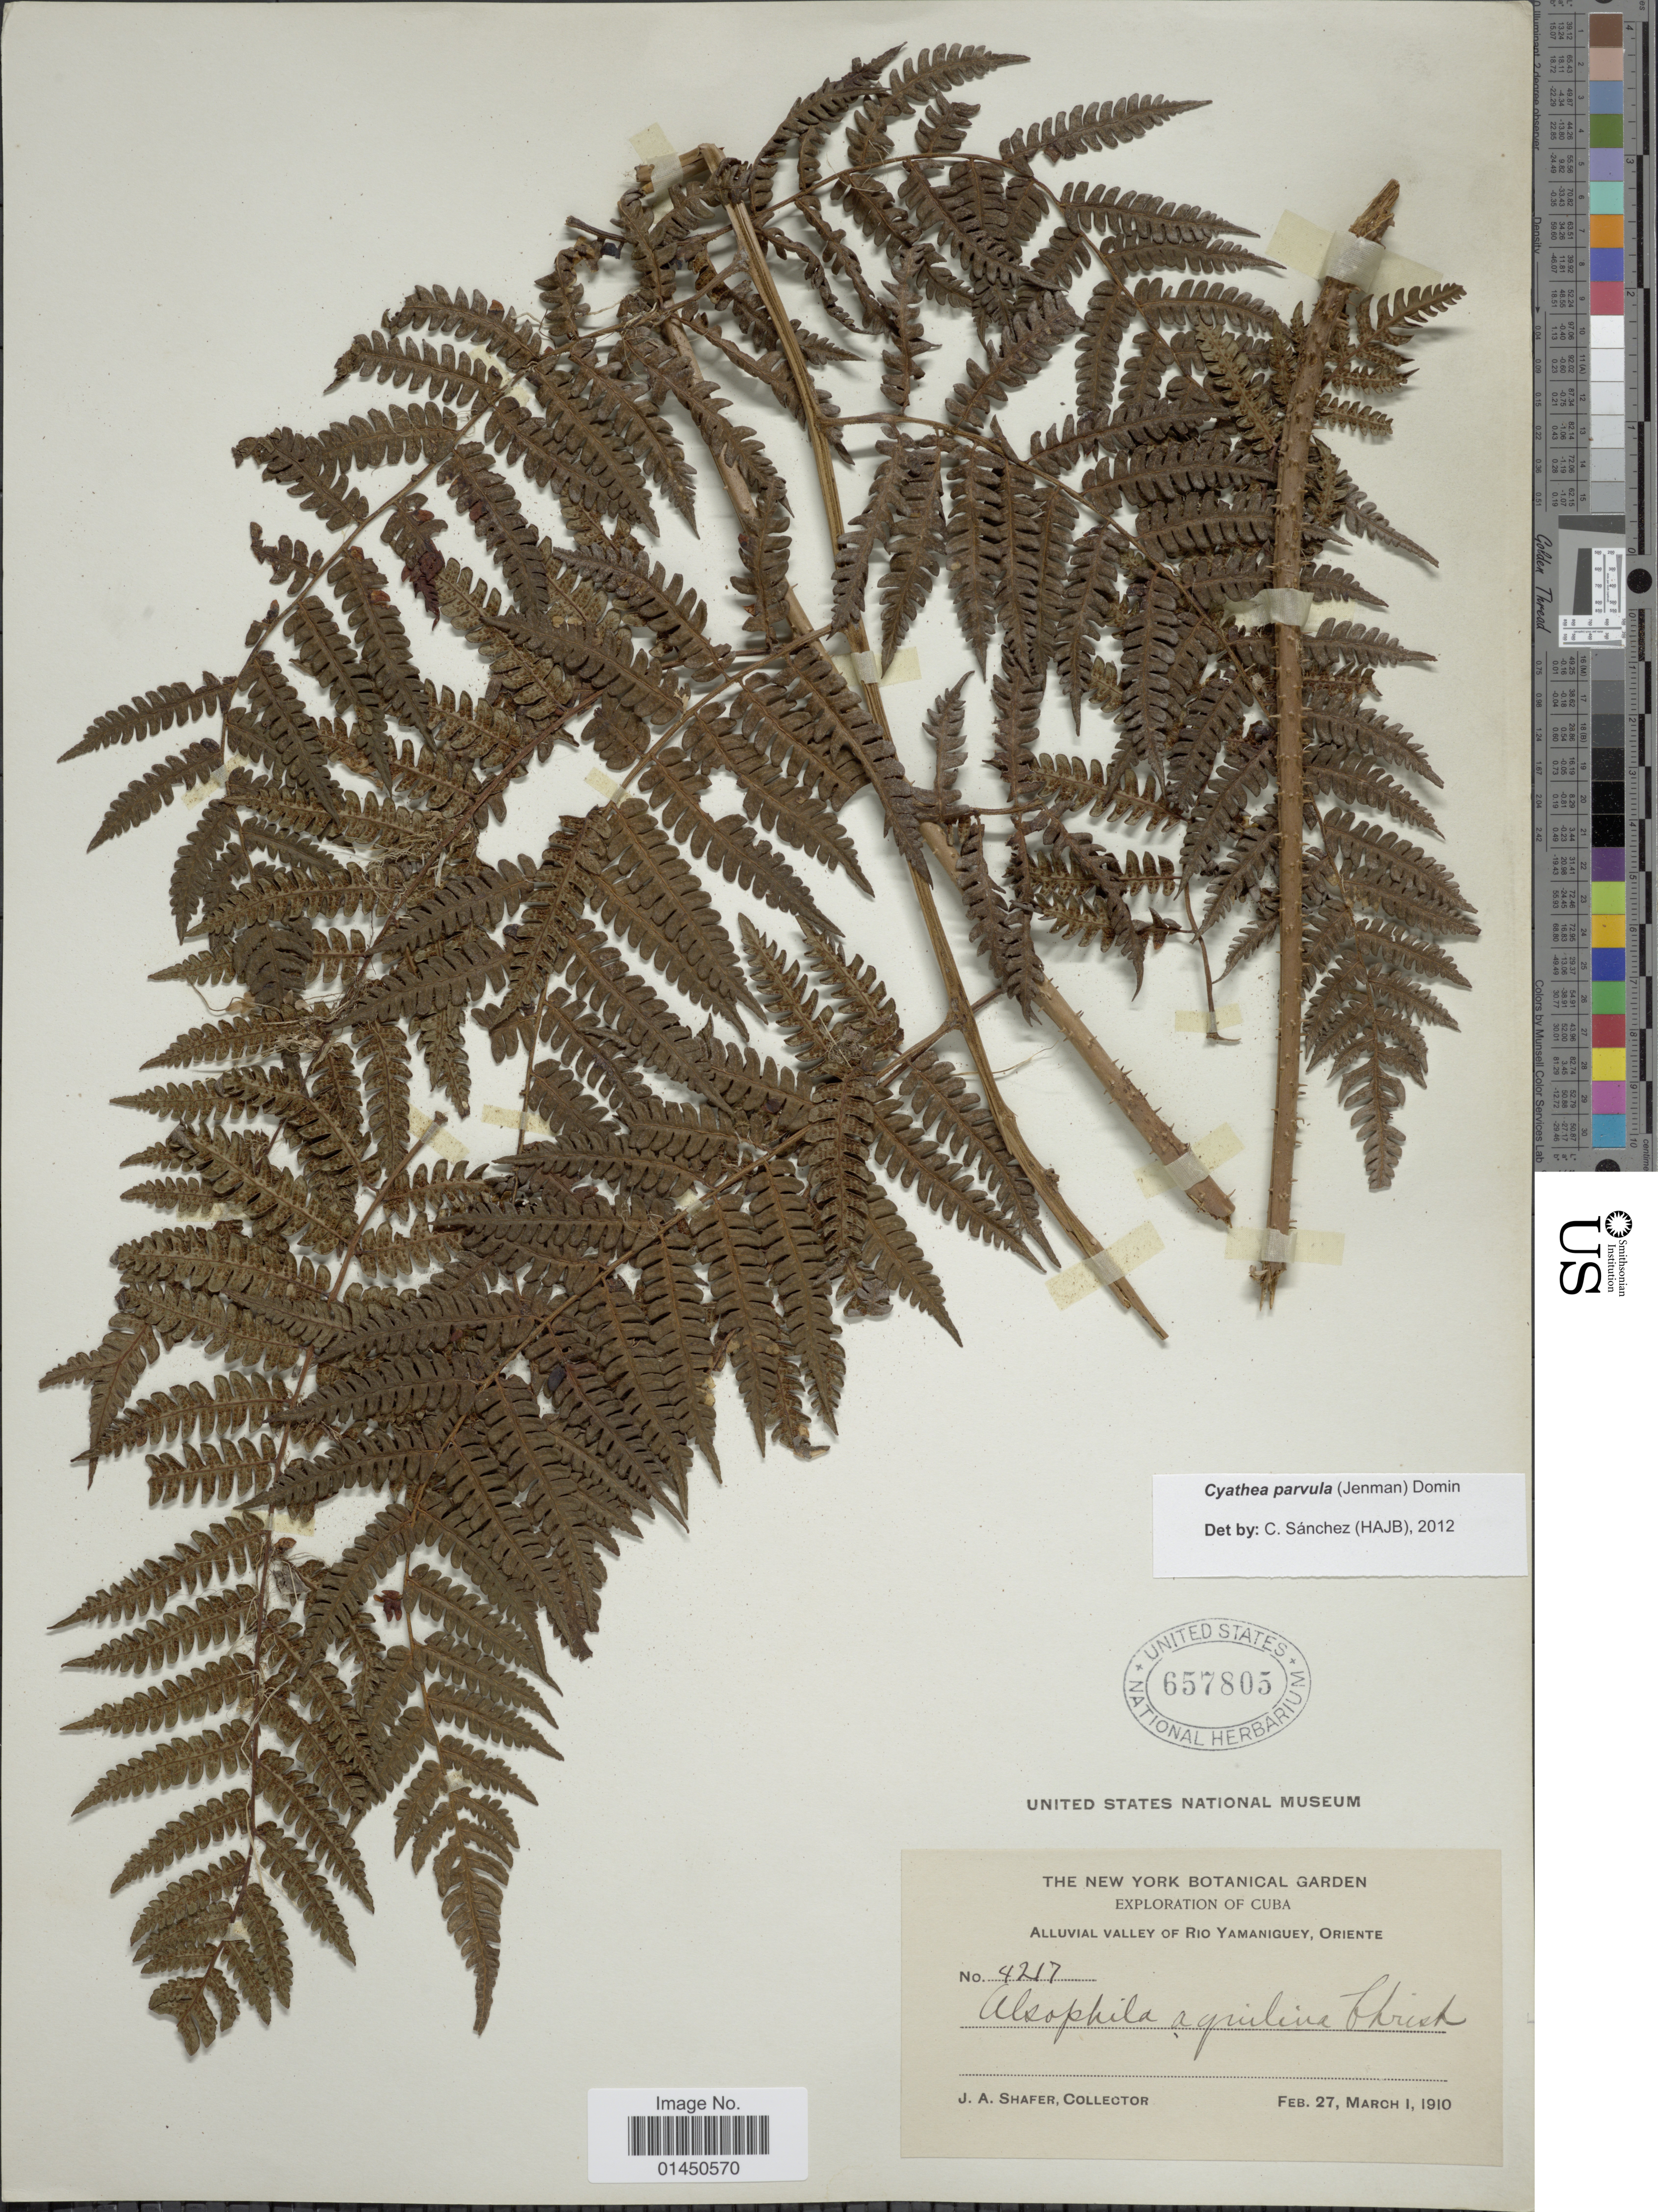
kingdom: Plantae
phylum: Tracheophyta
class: Polypodiopsida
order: Cyatheales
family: Cyatheaceae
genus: Cyathea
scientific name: Cyathea parvula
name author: (Jenman) Domin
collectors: J. A. Shafer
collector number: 4217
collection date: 1910-02-27/1910-03-01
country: Cuba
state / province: Oriente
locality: Alluvial Valley of Rio Yamaniguey.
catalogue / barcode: US 657805